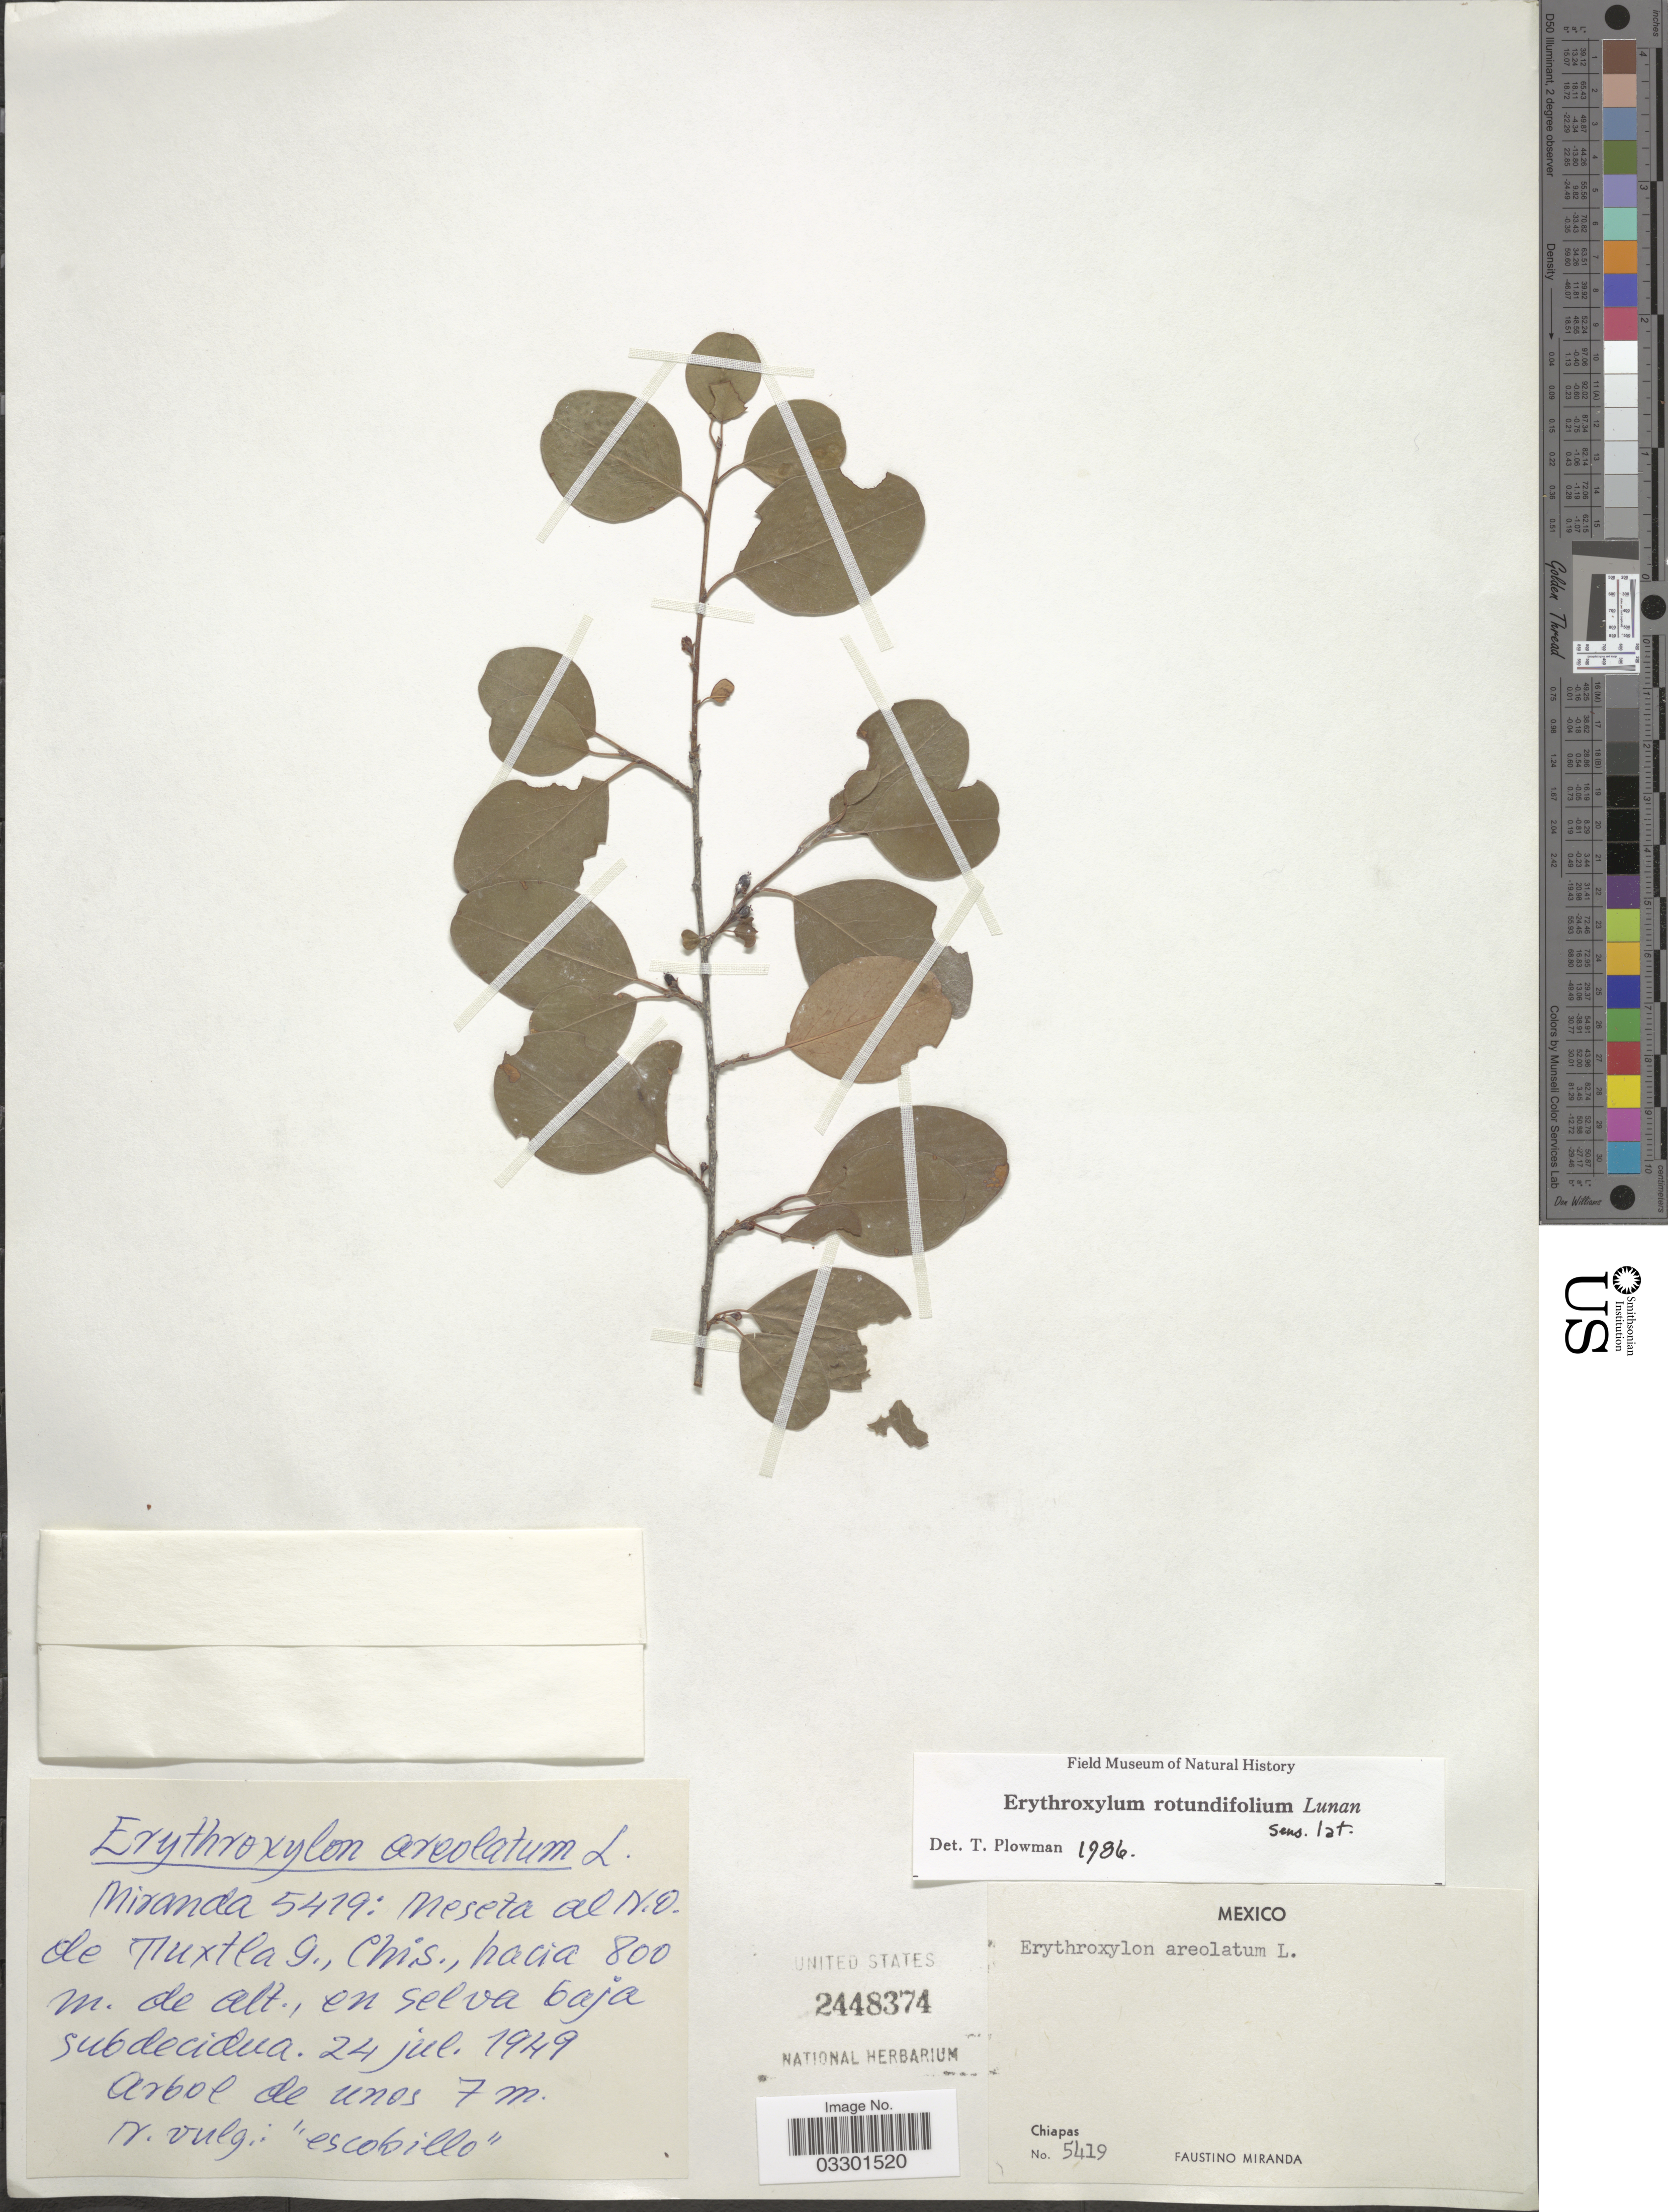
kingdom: Plantae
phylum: Tracheophyta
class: Magnoliopsida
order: Malpighiales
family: Erythroxylaceae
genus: Erythroxylum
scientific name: Erythroxylum rotundifolium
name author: Lunan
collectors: F. Miranda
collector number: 5419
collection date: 1949-07-24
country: Mexico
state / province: Chiapas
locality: Meseta al N.O. de Tuxtla G.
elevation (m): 800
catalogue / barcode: US 2448374